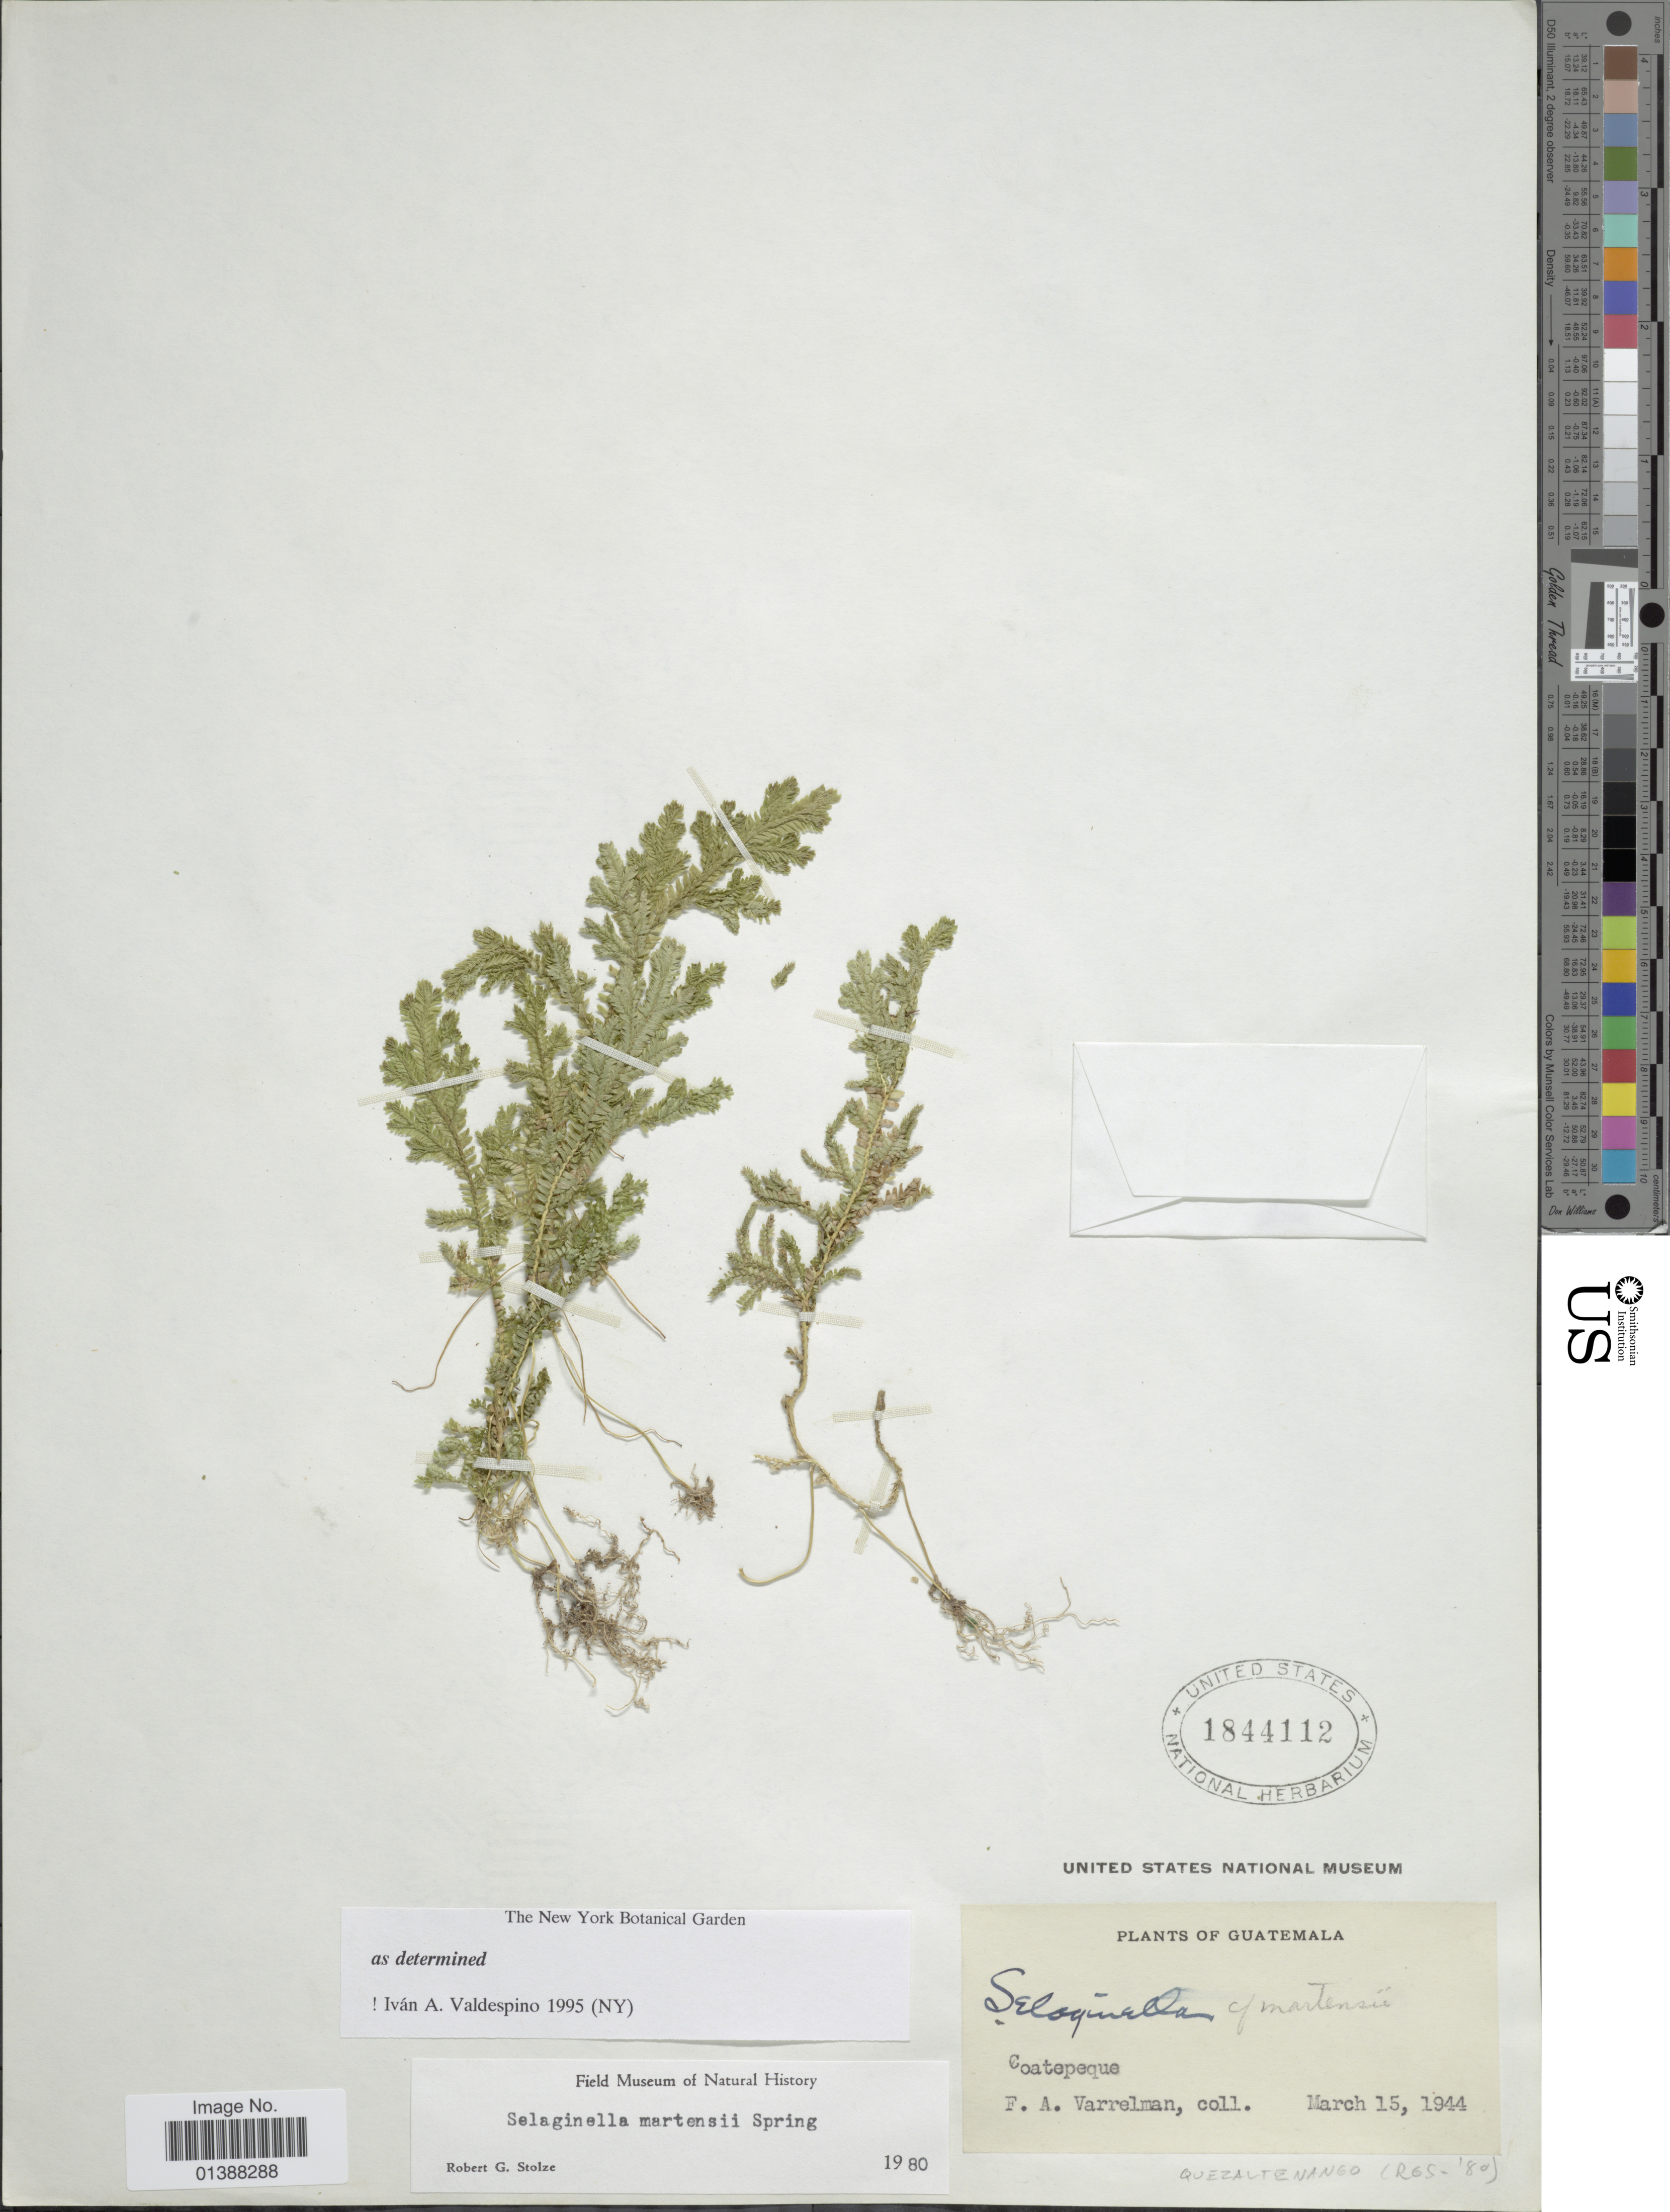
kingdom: Plantae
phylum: Tracheophyta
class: Lycopodiopsida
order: Selaginellales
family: Selaginellaceae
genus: Selaginella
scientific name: Selaginella martensii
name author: Spring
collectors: F. Varrelman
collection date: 1944-03-15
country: Guatemala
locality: Coatepeque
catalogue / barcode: US 1844112